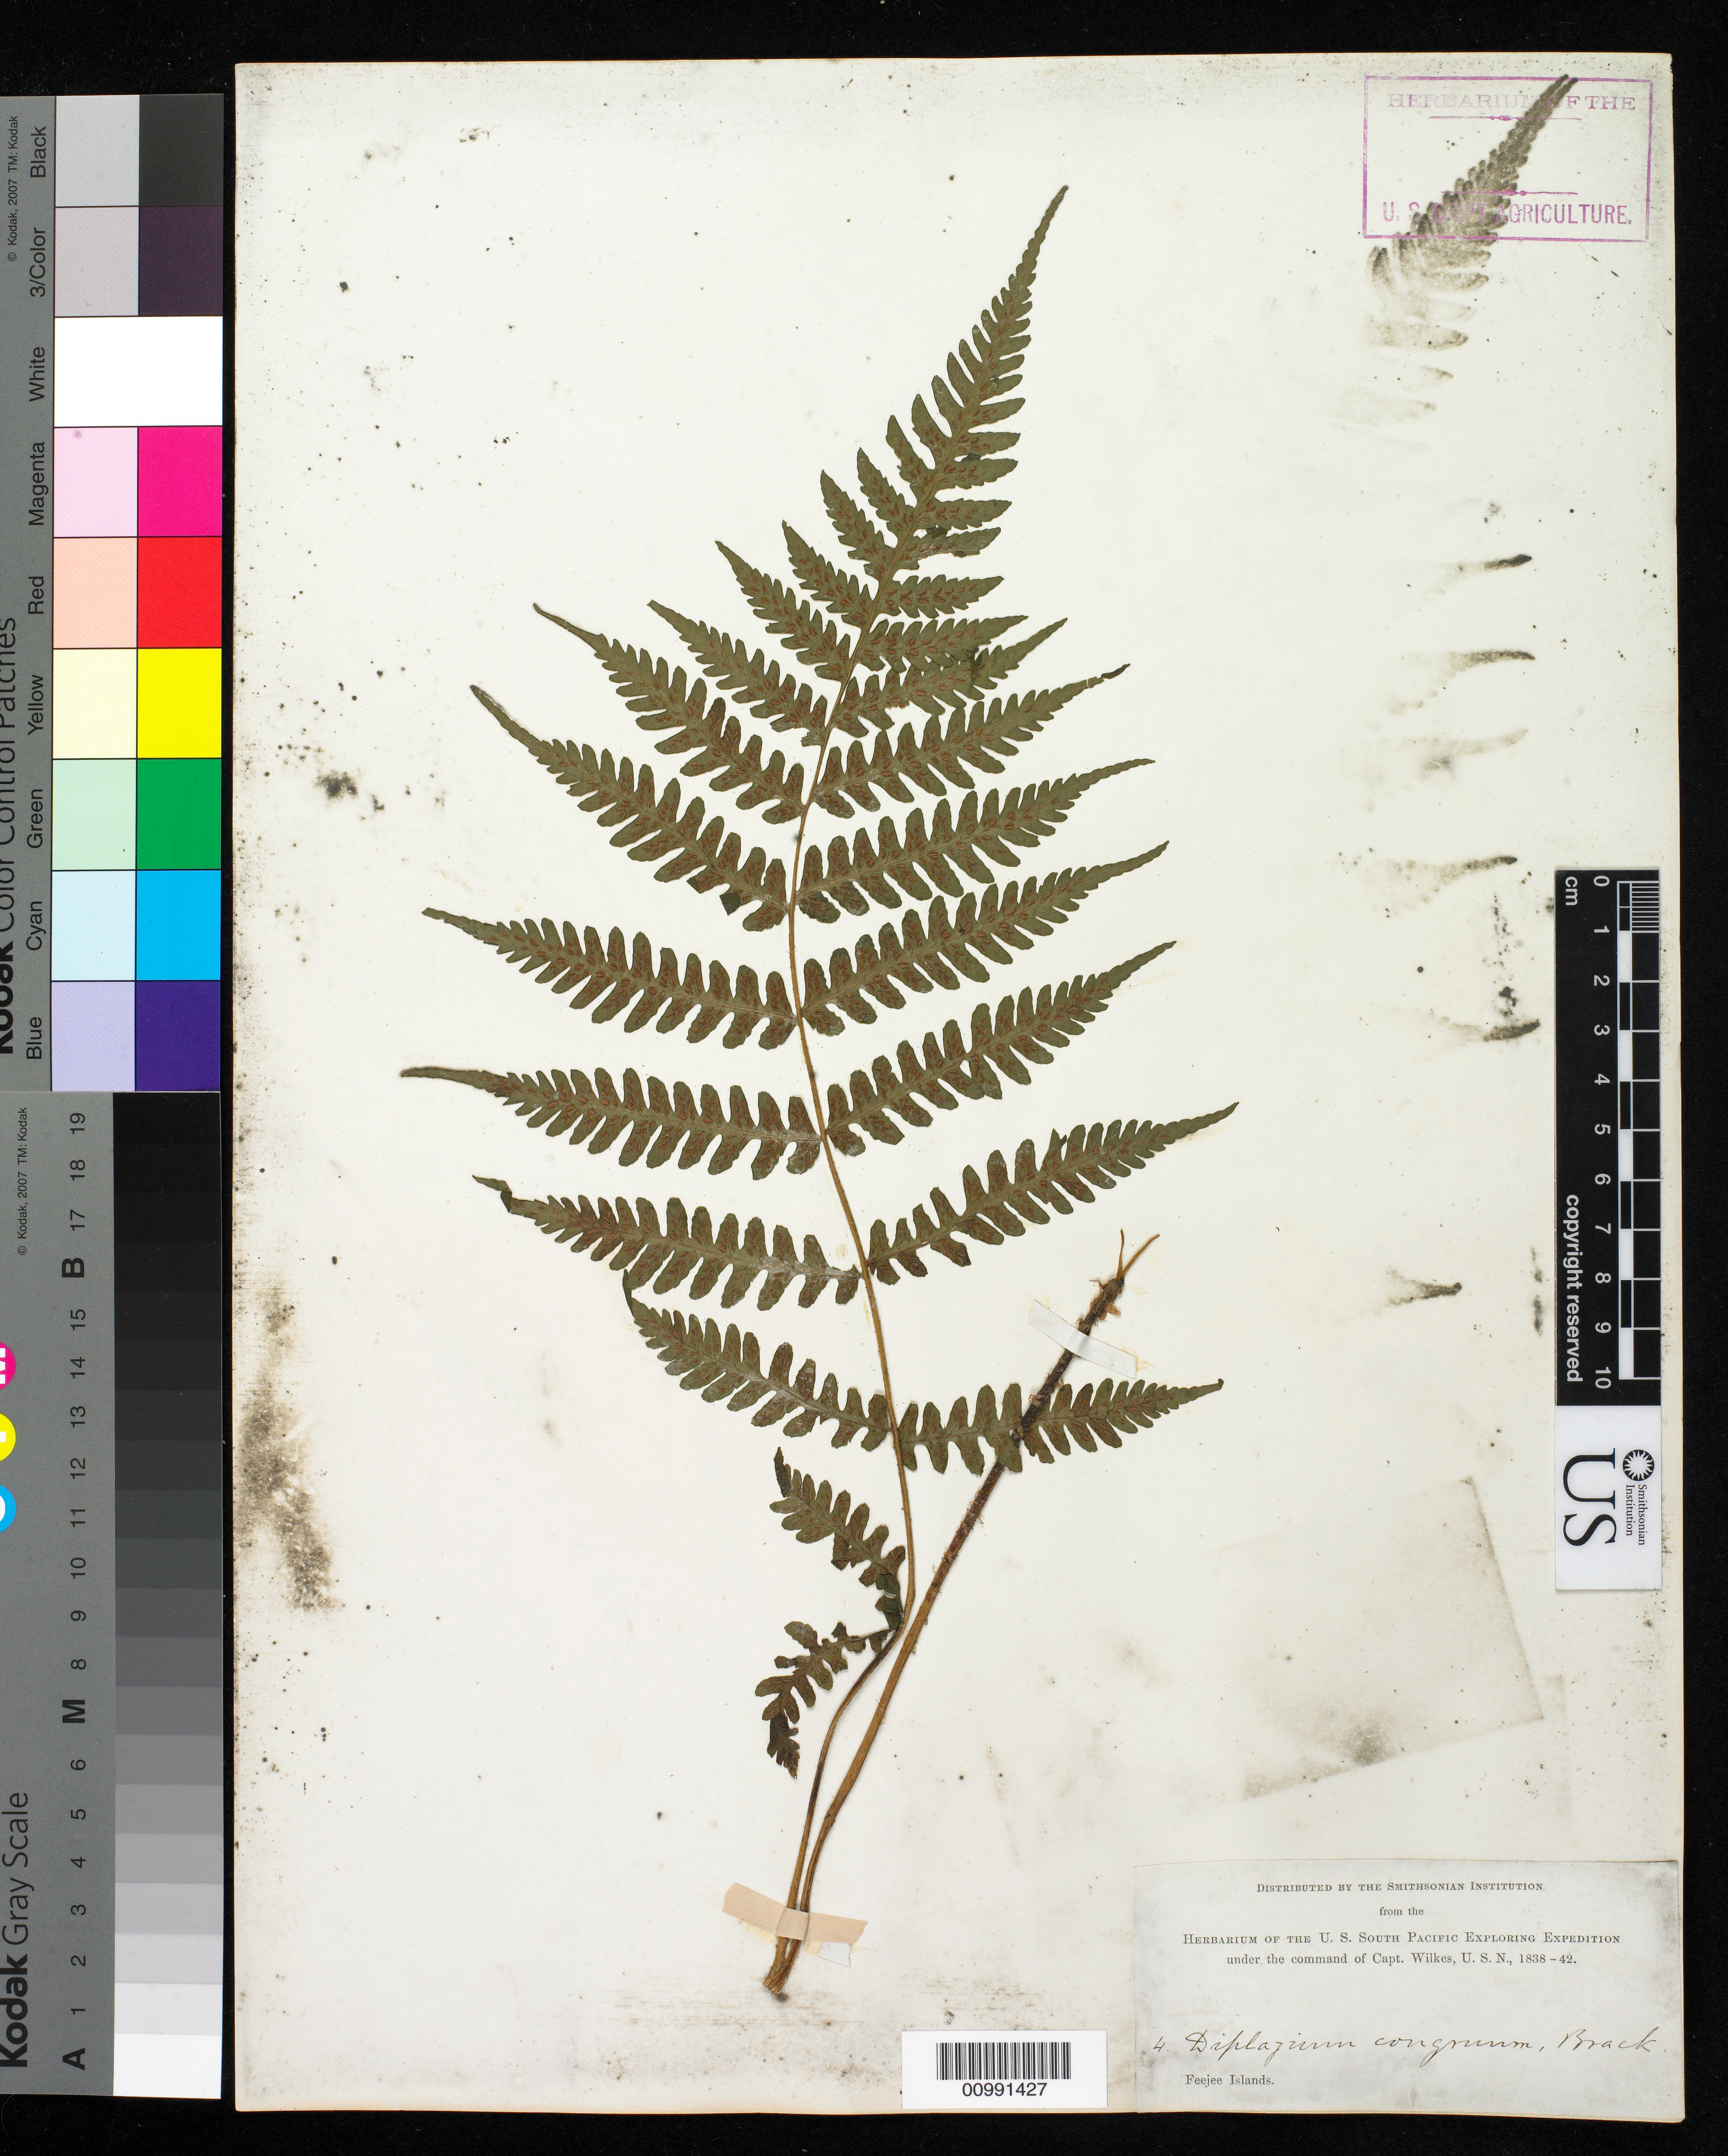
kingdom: Plantae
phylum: Tracheophyta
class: Polypodiopsida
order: Polypodiales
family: Athyriaceae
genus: Deparia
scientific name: Deparia petersenii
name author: (Kunze) M. Kato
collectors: Wilkes Explor. Exped.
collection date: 1838/1842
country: Fiji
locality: Feejee Islands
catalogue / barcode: US 98547